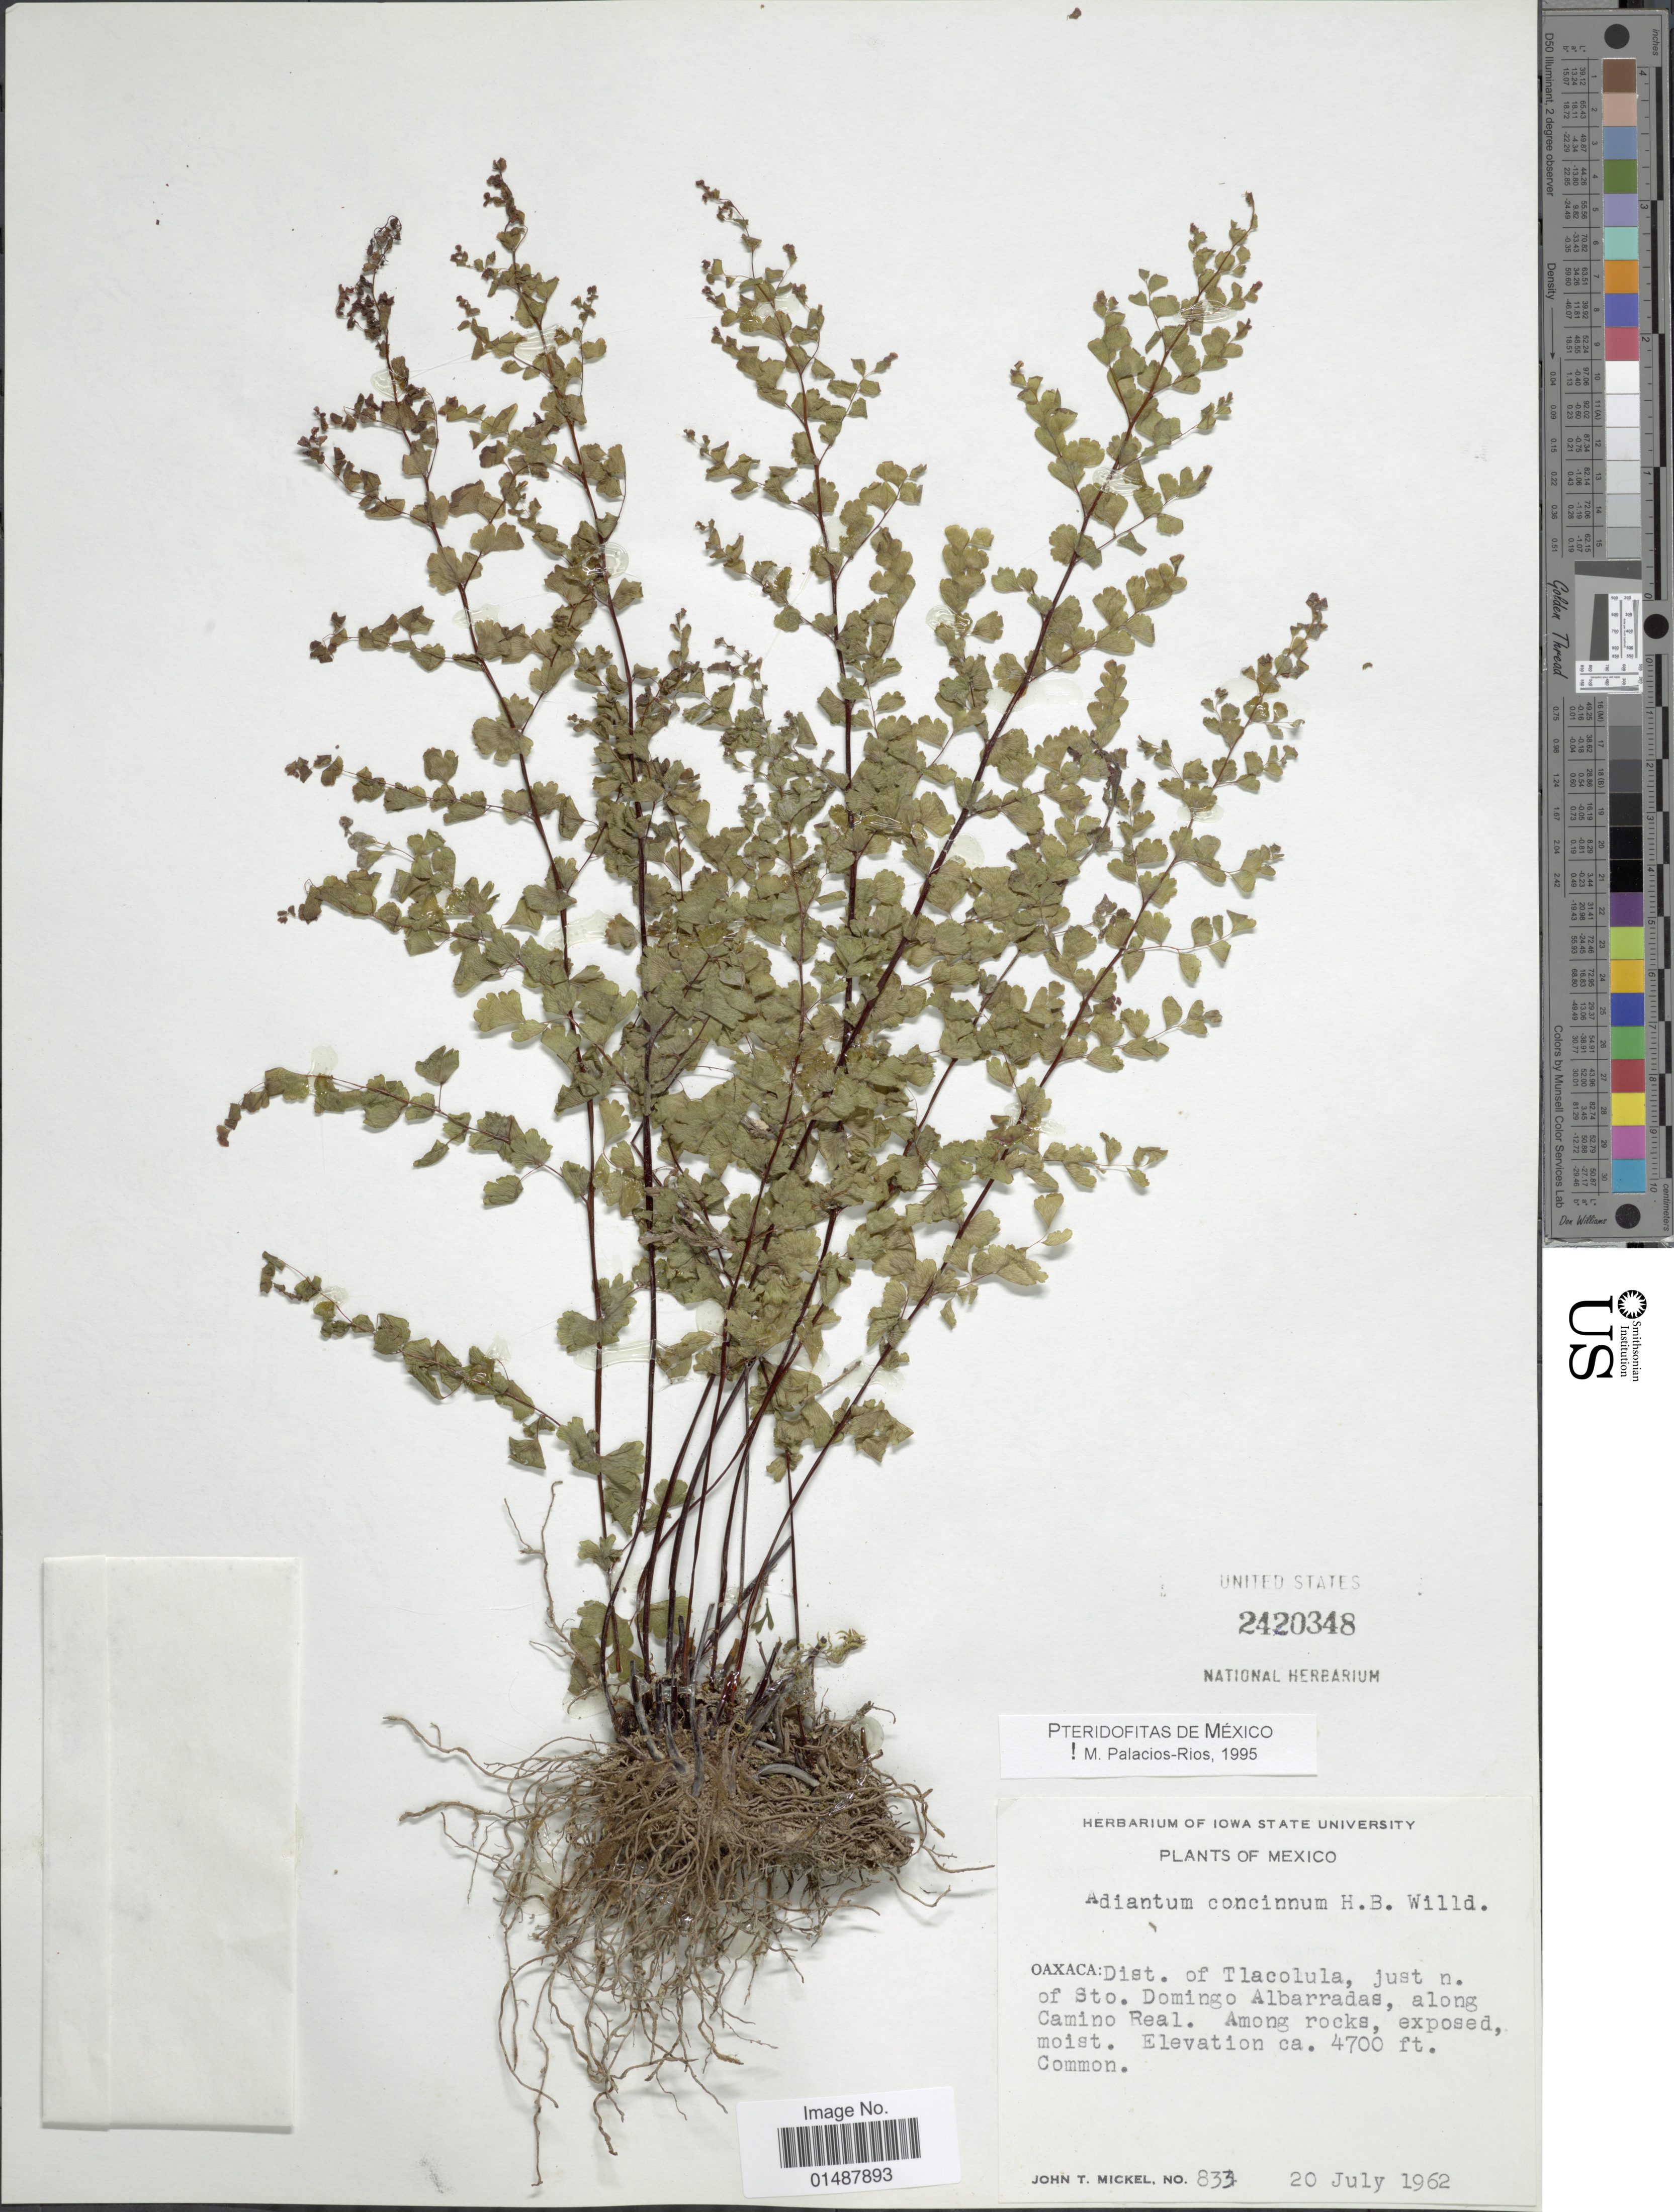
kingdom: Plantae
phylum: Tracheophyta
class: Polypodiopsida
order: Polypodiales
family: Pteridaceae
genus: Adiantum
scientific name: Adiantum concinnum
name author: Humb. & Bonpl. ex Willd.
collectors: J. T. Mickel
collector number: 833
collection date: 1962-07-20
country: Mexico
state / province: Oaxaca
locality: Dist. of Tlacolula, just n. of Sto. Domingo Albarradas, along Camino Real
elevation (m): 1433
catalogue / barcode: US 2420348